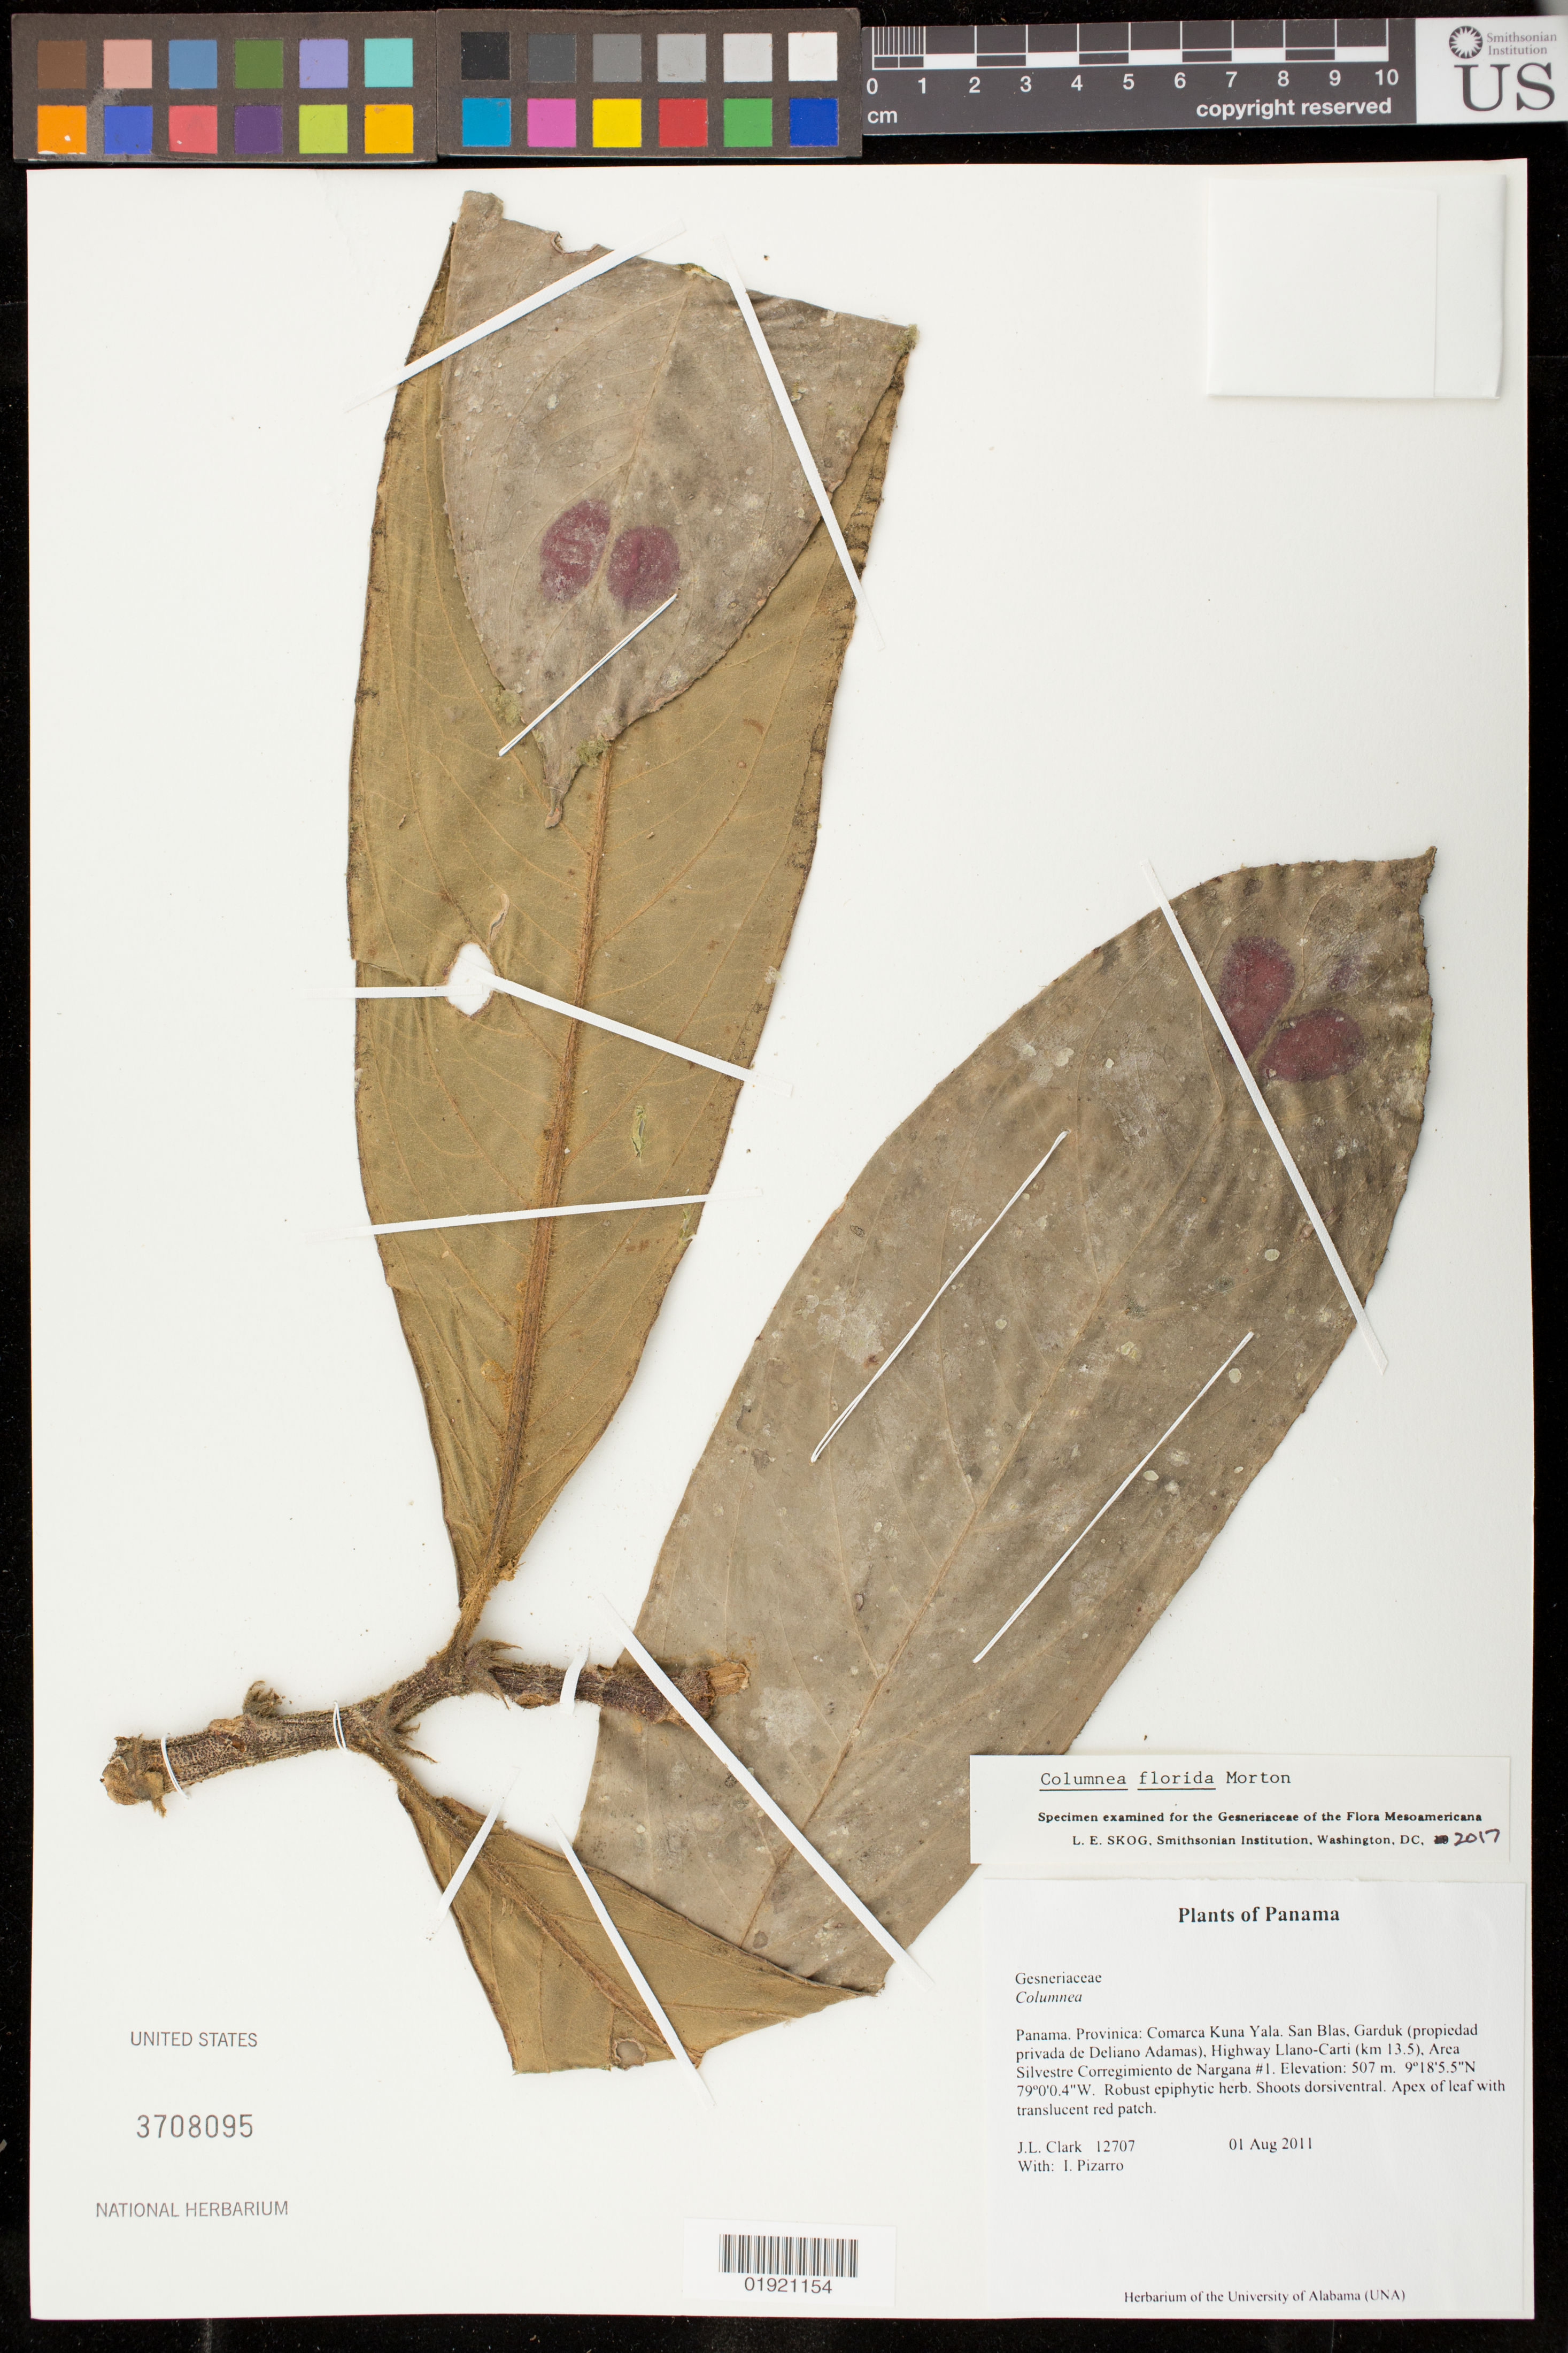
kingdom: Plantae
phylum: Tracheophyta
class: Magnoliopsida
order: Lamiales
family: Gesneriaceae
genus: Columnea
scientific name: Columnea florida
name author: C.V. Morton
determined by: Skog, Laurence E.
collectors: J. L. Clark & I. Pizarro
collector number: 12707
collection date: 2011-08-01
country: Panama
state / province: Kuna Yala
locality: Provincia: Comarca Kuna Yala. San Blas, Garduk (propriedad privada de Deliano Adamas), Highway Llano-Carti (km 13.5). Area Silvestre Corregimiento de Nargana #1.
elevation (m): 507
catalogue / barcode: US 3708095